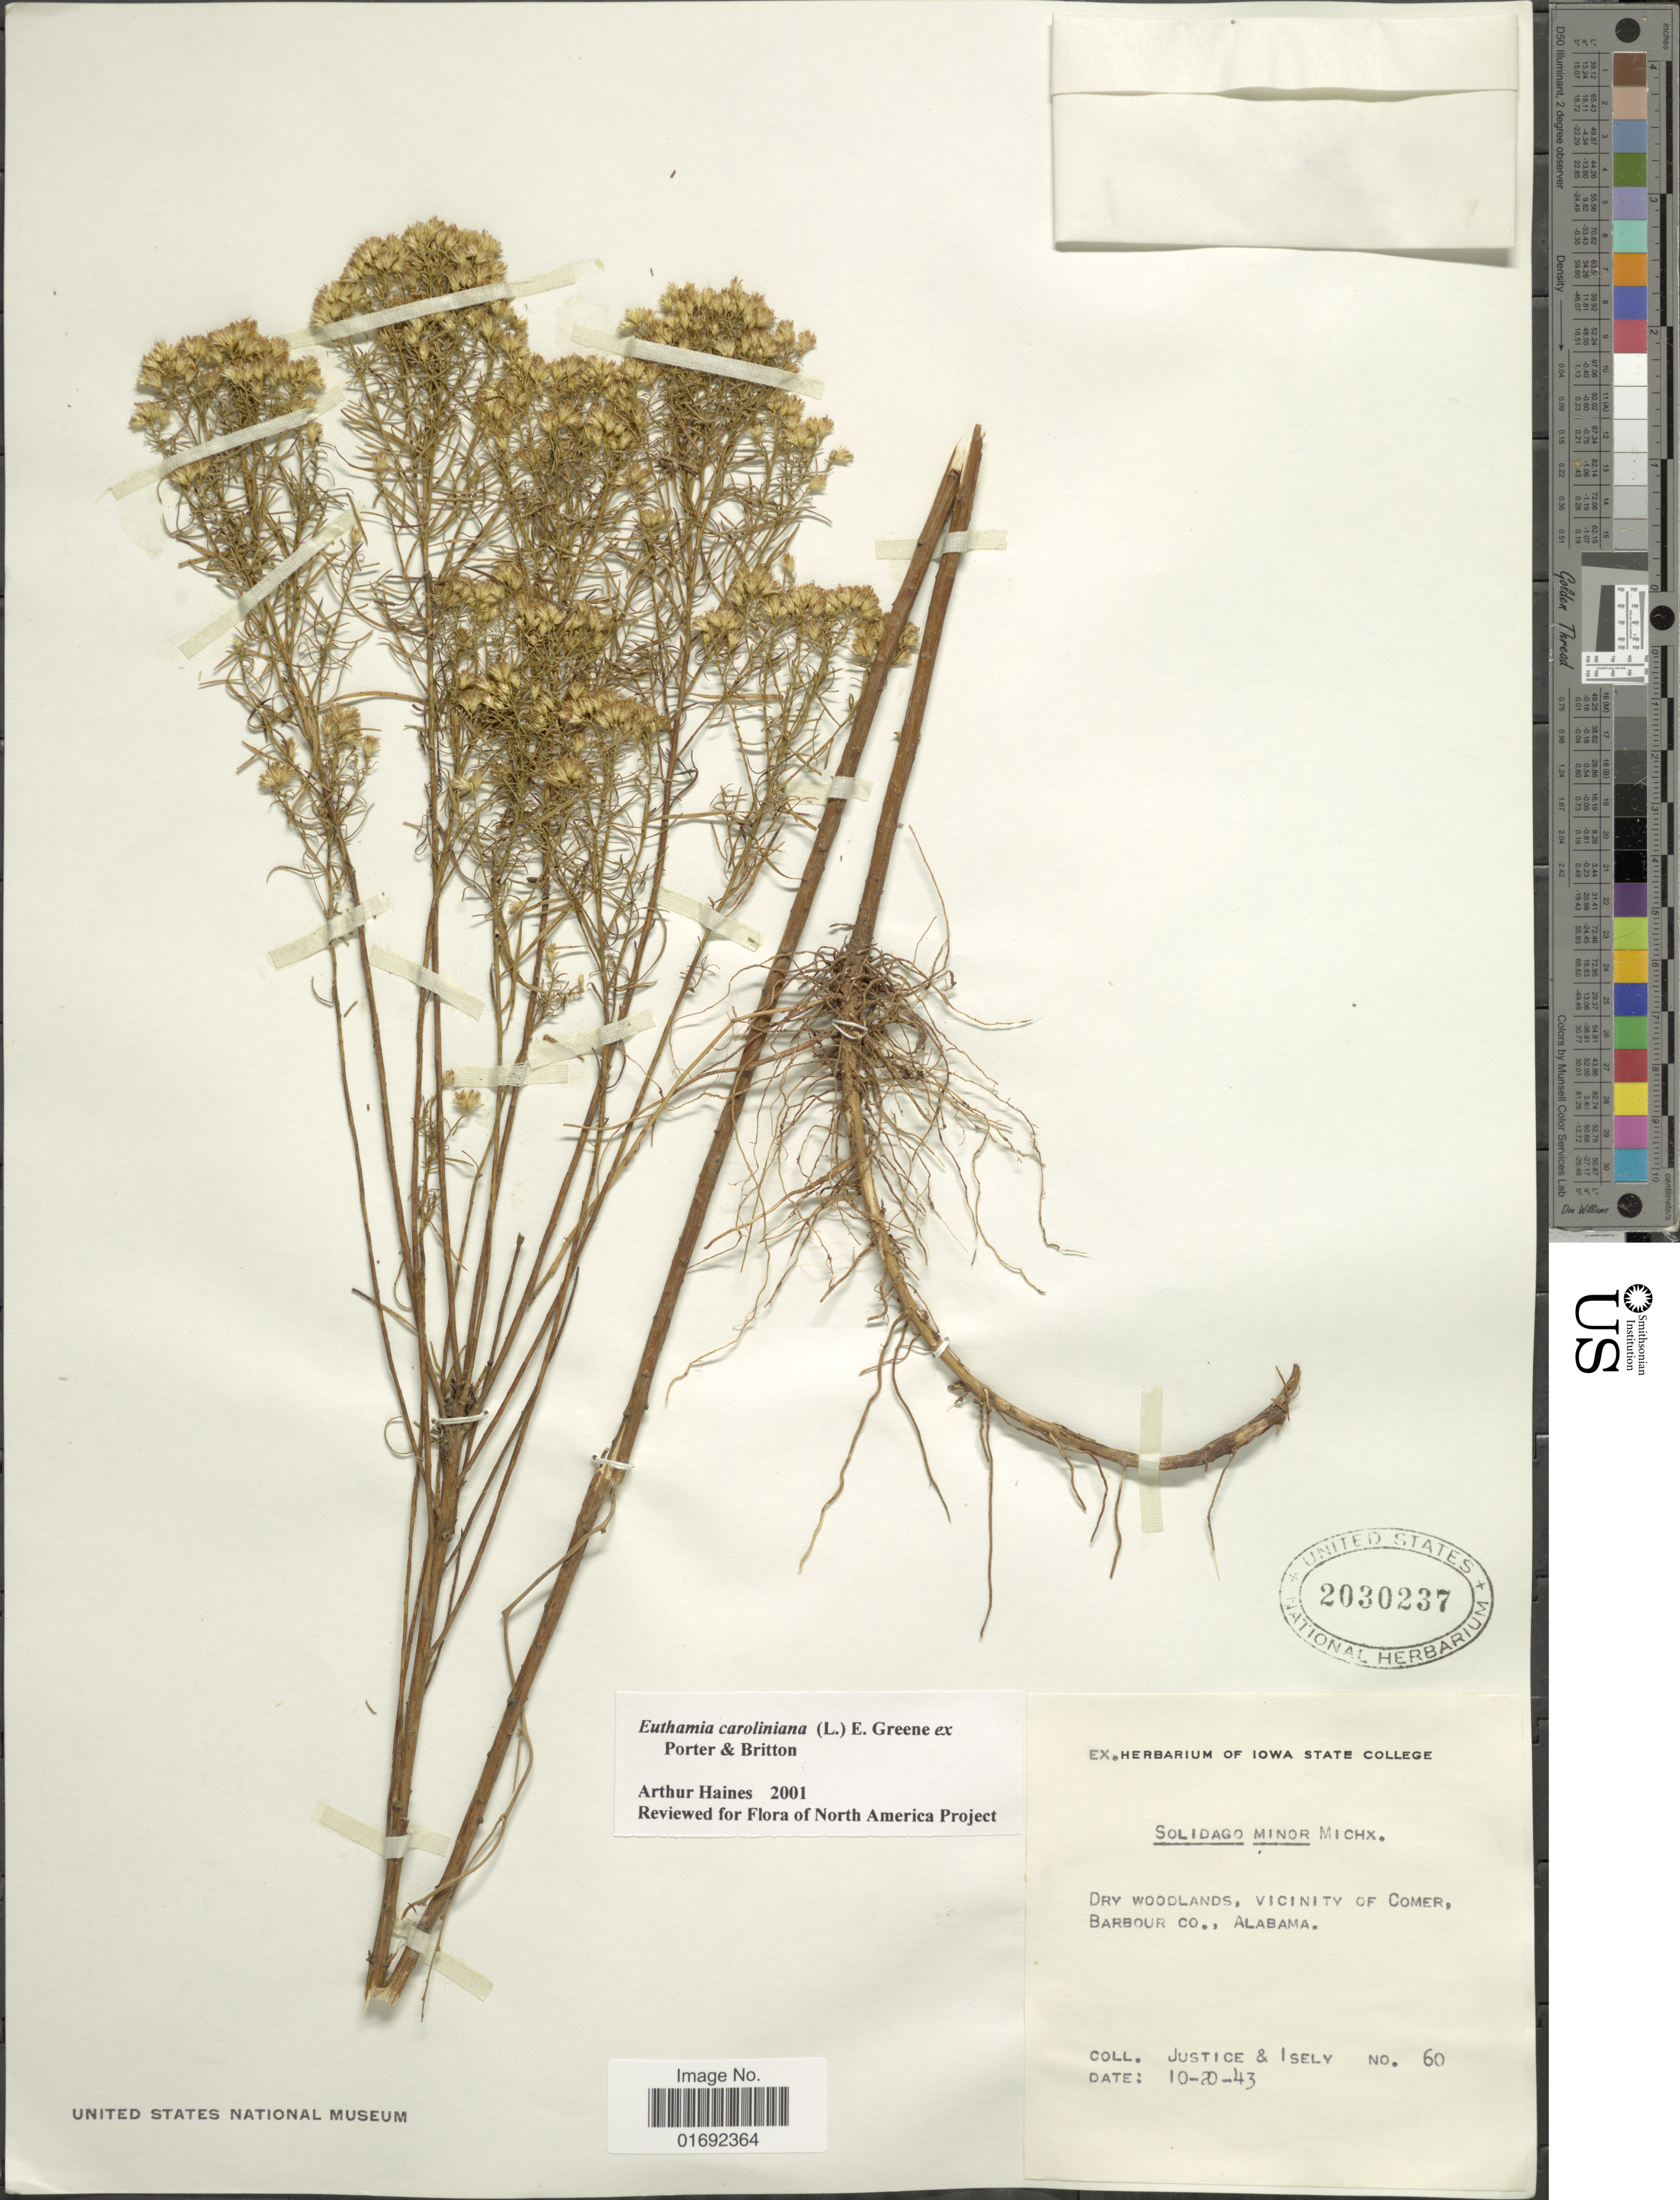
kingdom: Plantae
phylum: Tracheophyta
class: Magnoliopsida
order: Asterales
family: Asteraceae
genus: Euthamia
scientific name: Euthamia caroliniana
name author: (L.) Greene ex Porter & Britton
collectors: Justice & Isely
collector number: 60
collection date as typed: Transcribed d/m/y: 20/10/43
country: United States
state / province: Alabama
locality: Vicinity of Comer, Barbour Co.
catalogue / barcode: US 2030237